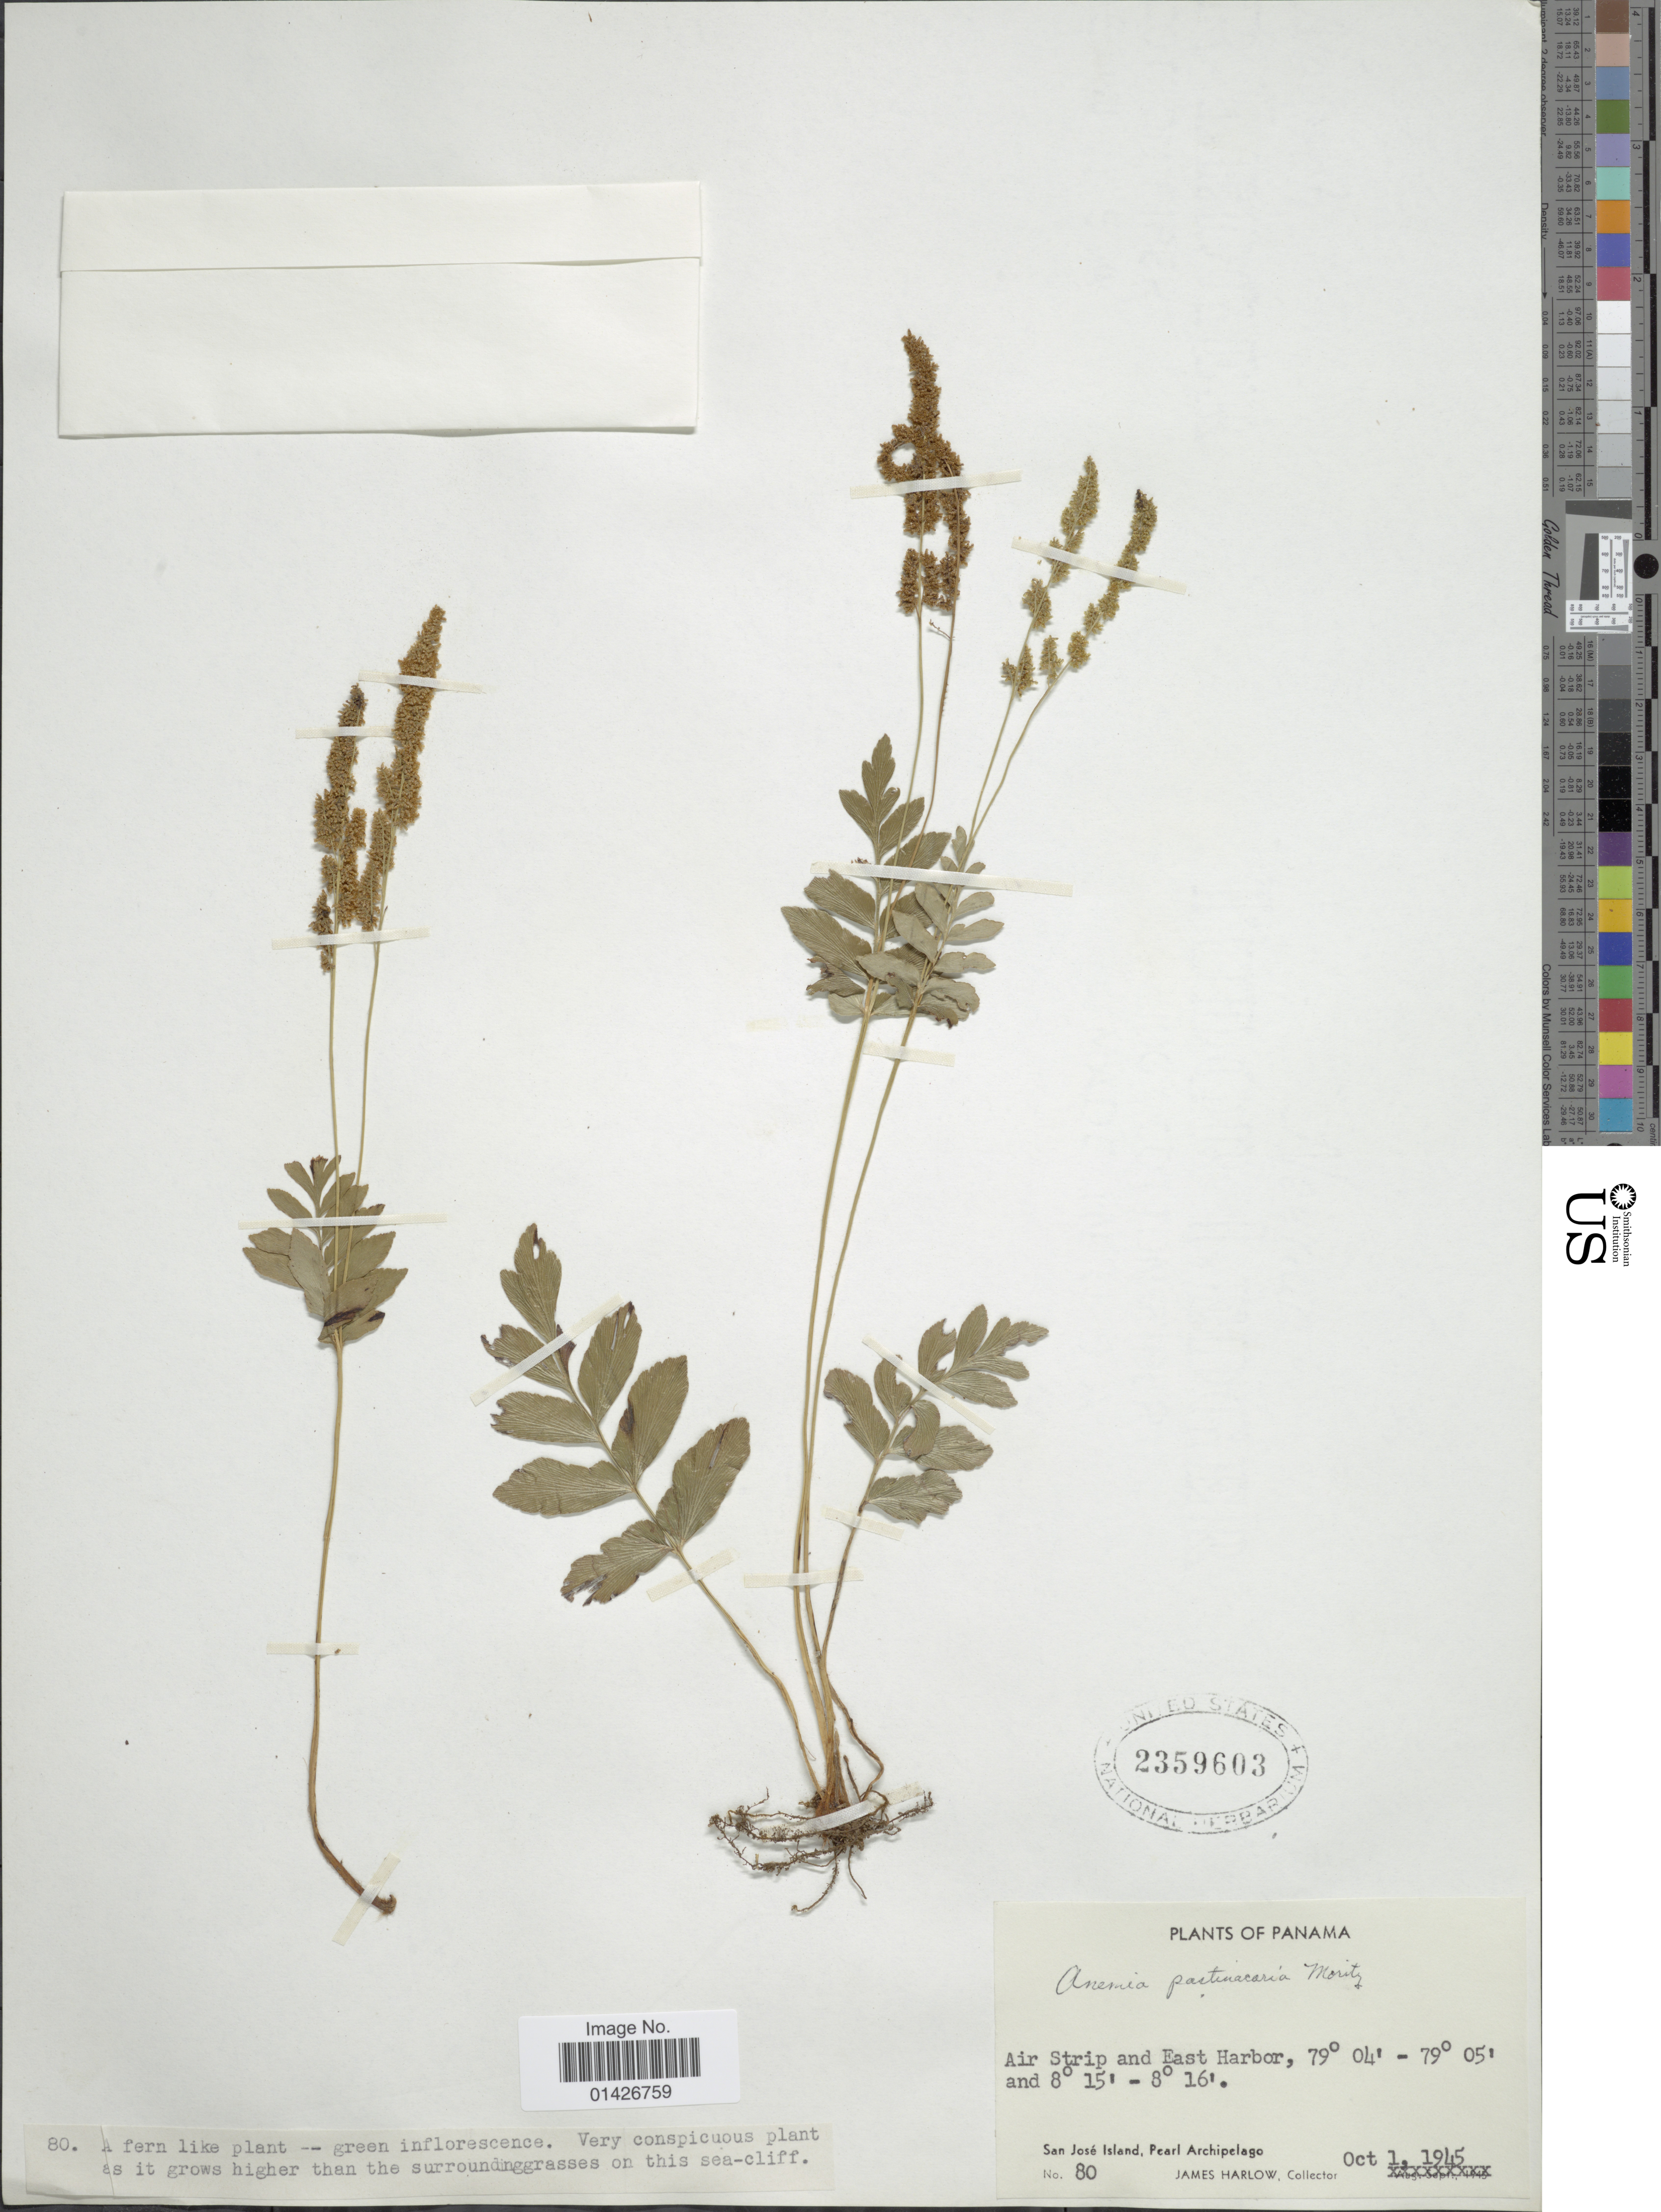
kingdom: Plantae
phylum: Tracheophyta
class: Polypodiopsida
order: Schizaeales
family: Anemiaceae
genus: Anemia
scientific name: Anemia pastinacaria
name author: Moritz ex Prantl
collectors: J. Harlow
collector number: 80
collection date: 1945-10-01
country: Panama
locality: Air strip and east Harbor, San Jos3 Island, Pearl Archipelago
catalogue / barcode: US 2359603